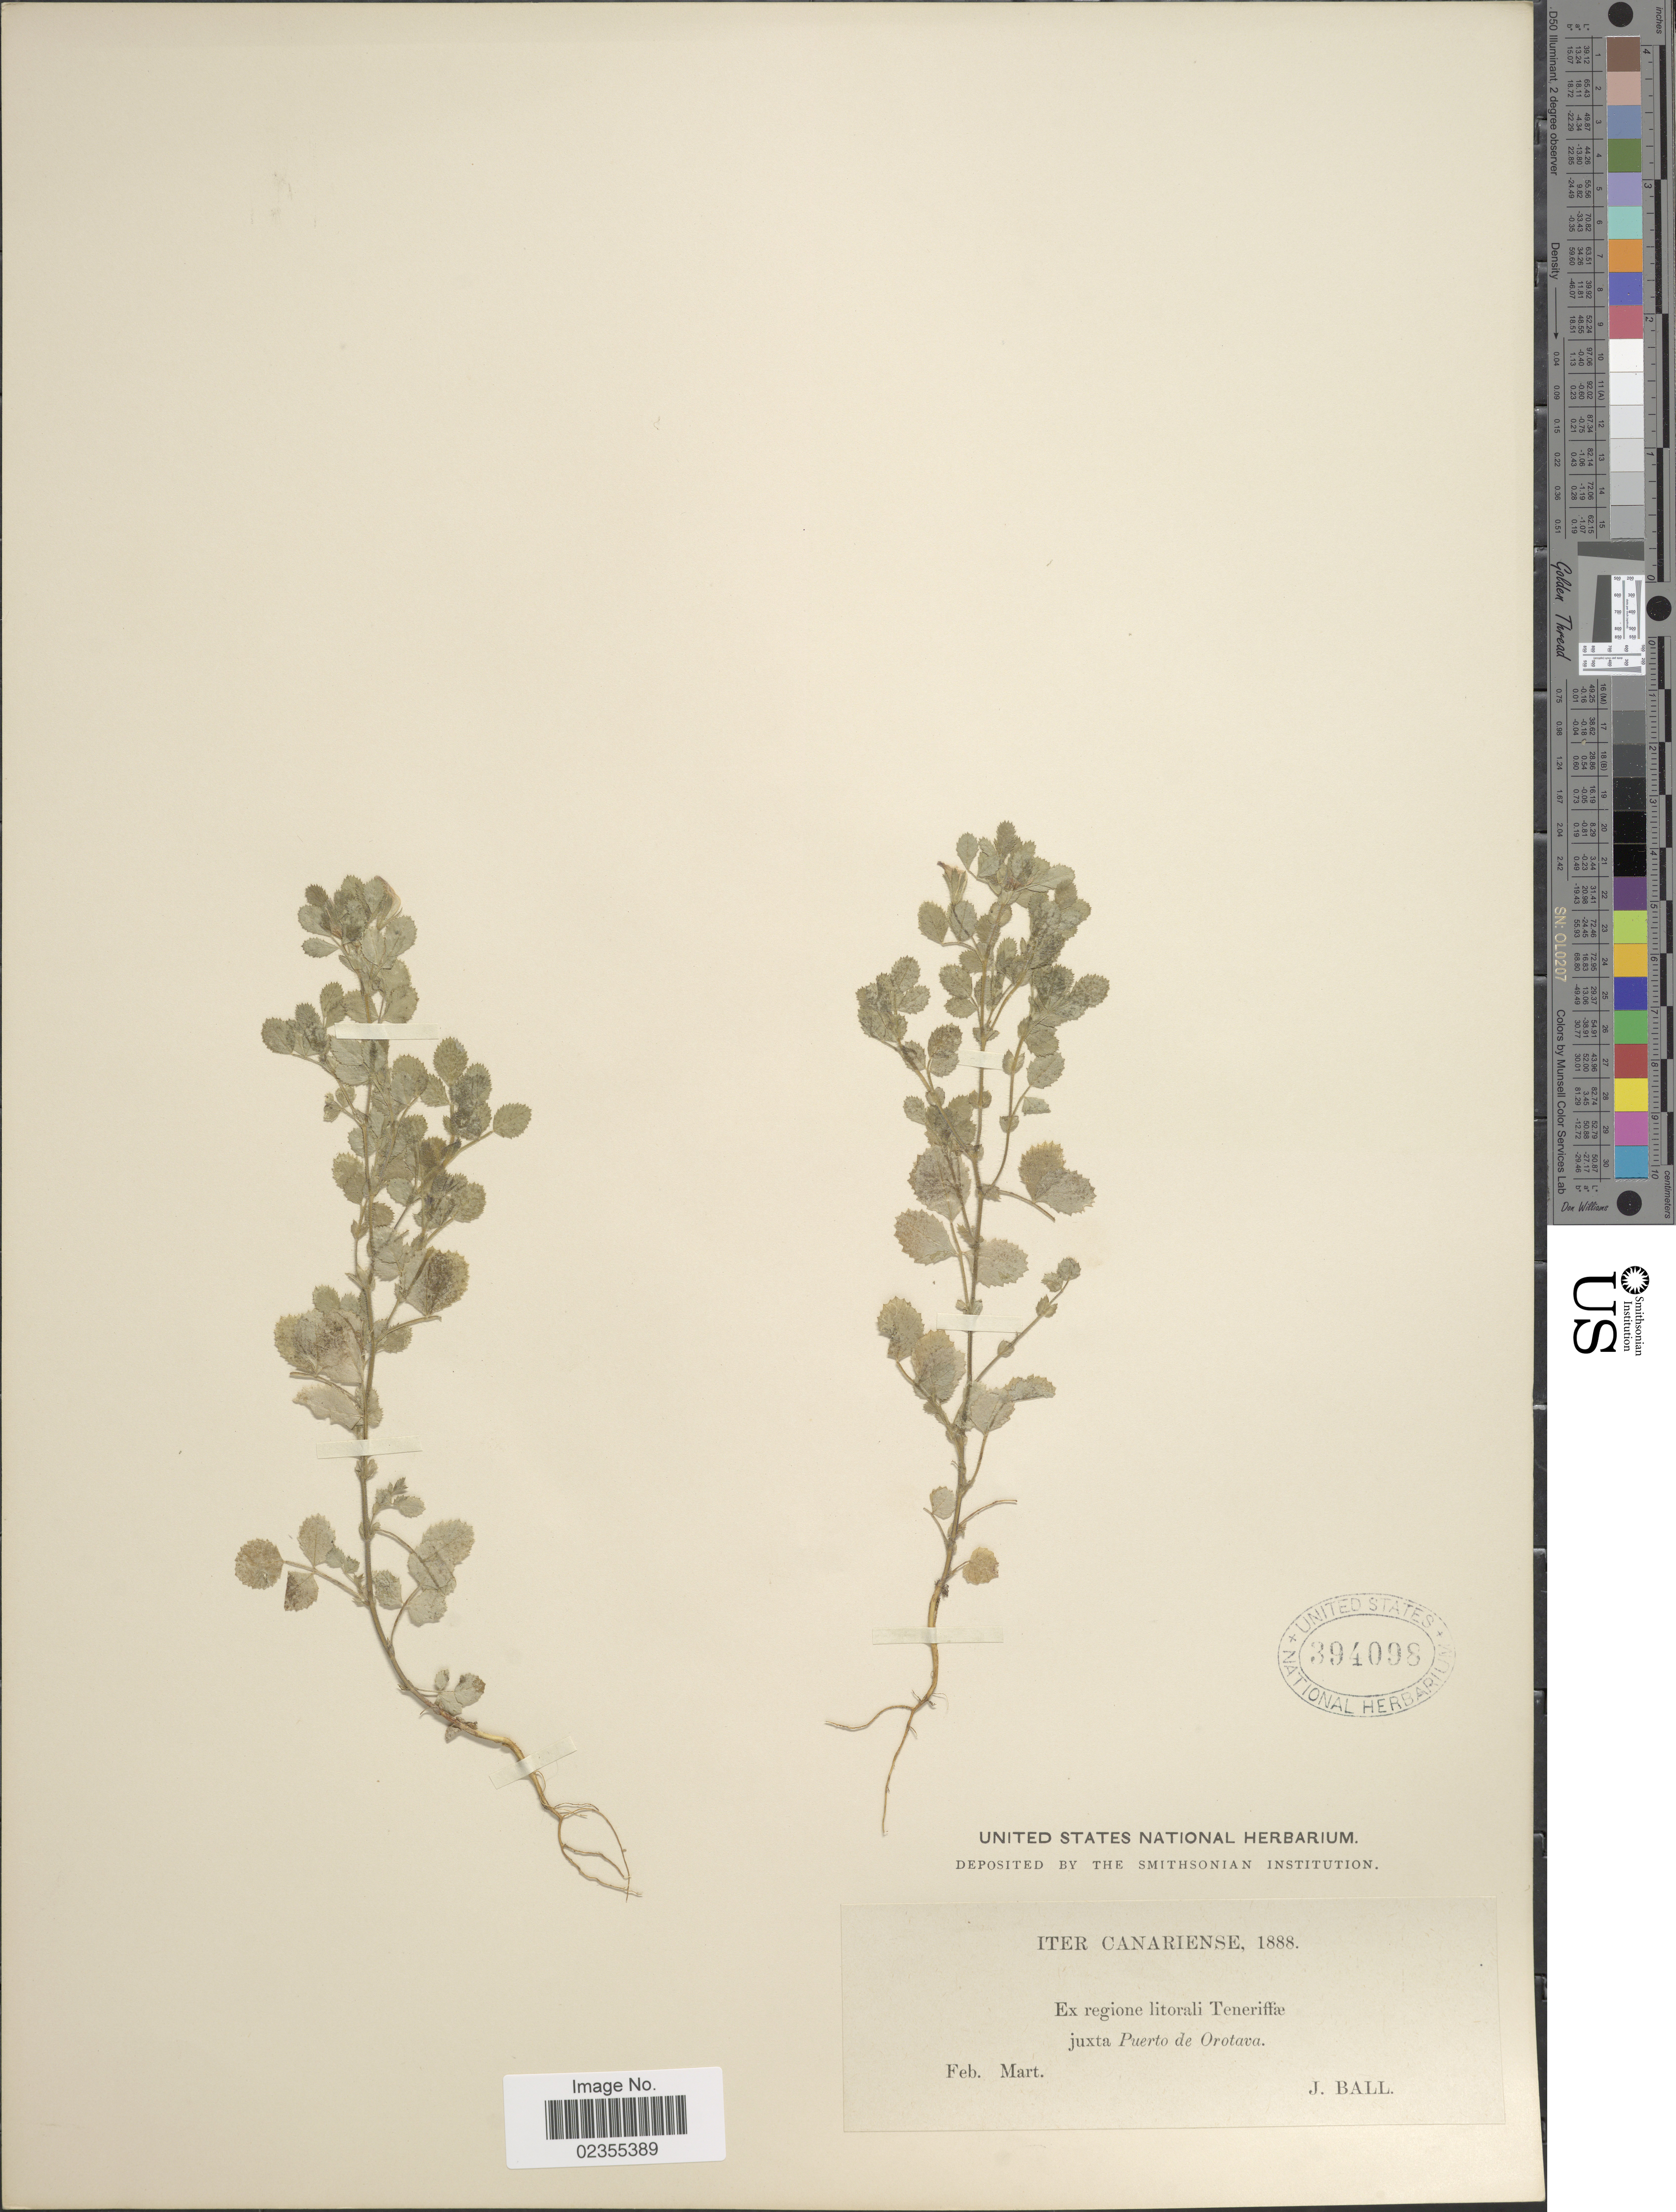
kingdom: Plantae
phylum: Tracheophyta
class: Magnoliopsida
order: Fabales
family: Fabaceae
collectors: J. Ball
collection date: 1888-02/1888-03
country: Spain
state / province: Canarias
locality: Iter Canariense, regione litorali Teneriffæ juxta Puerto de Orotava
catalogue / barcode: US 394098